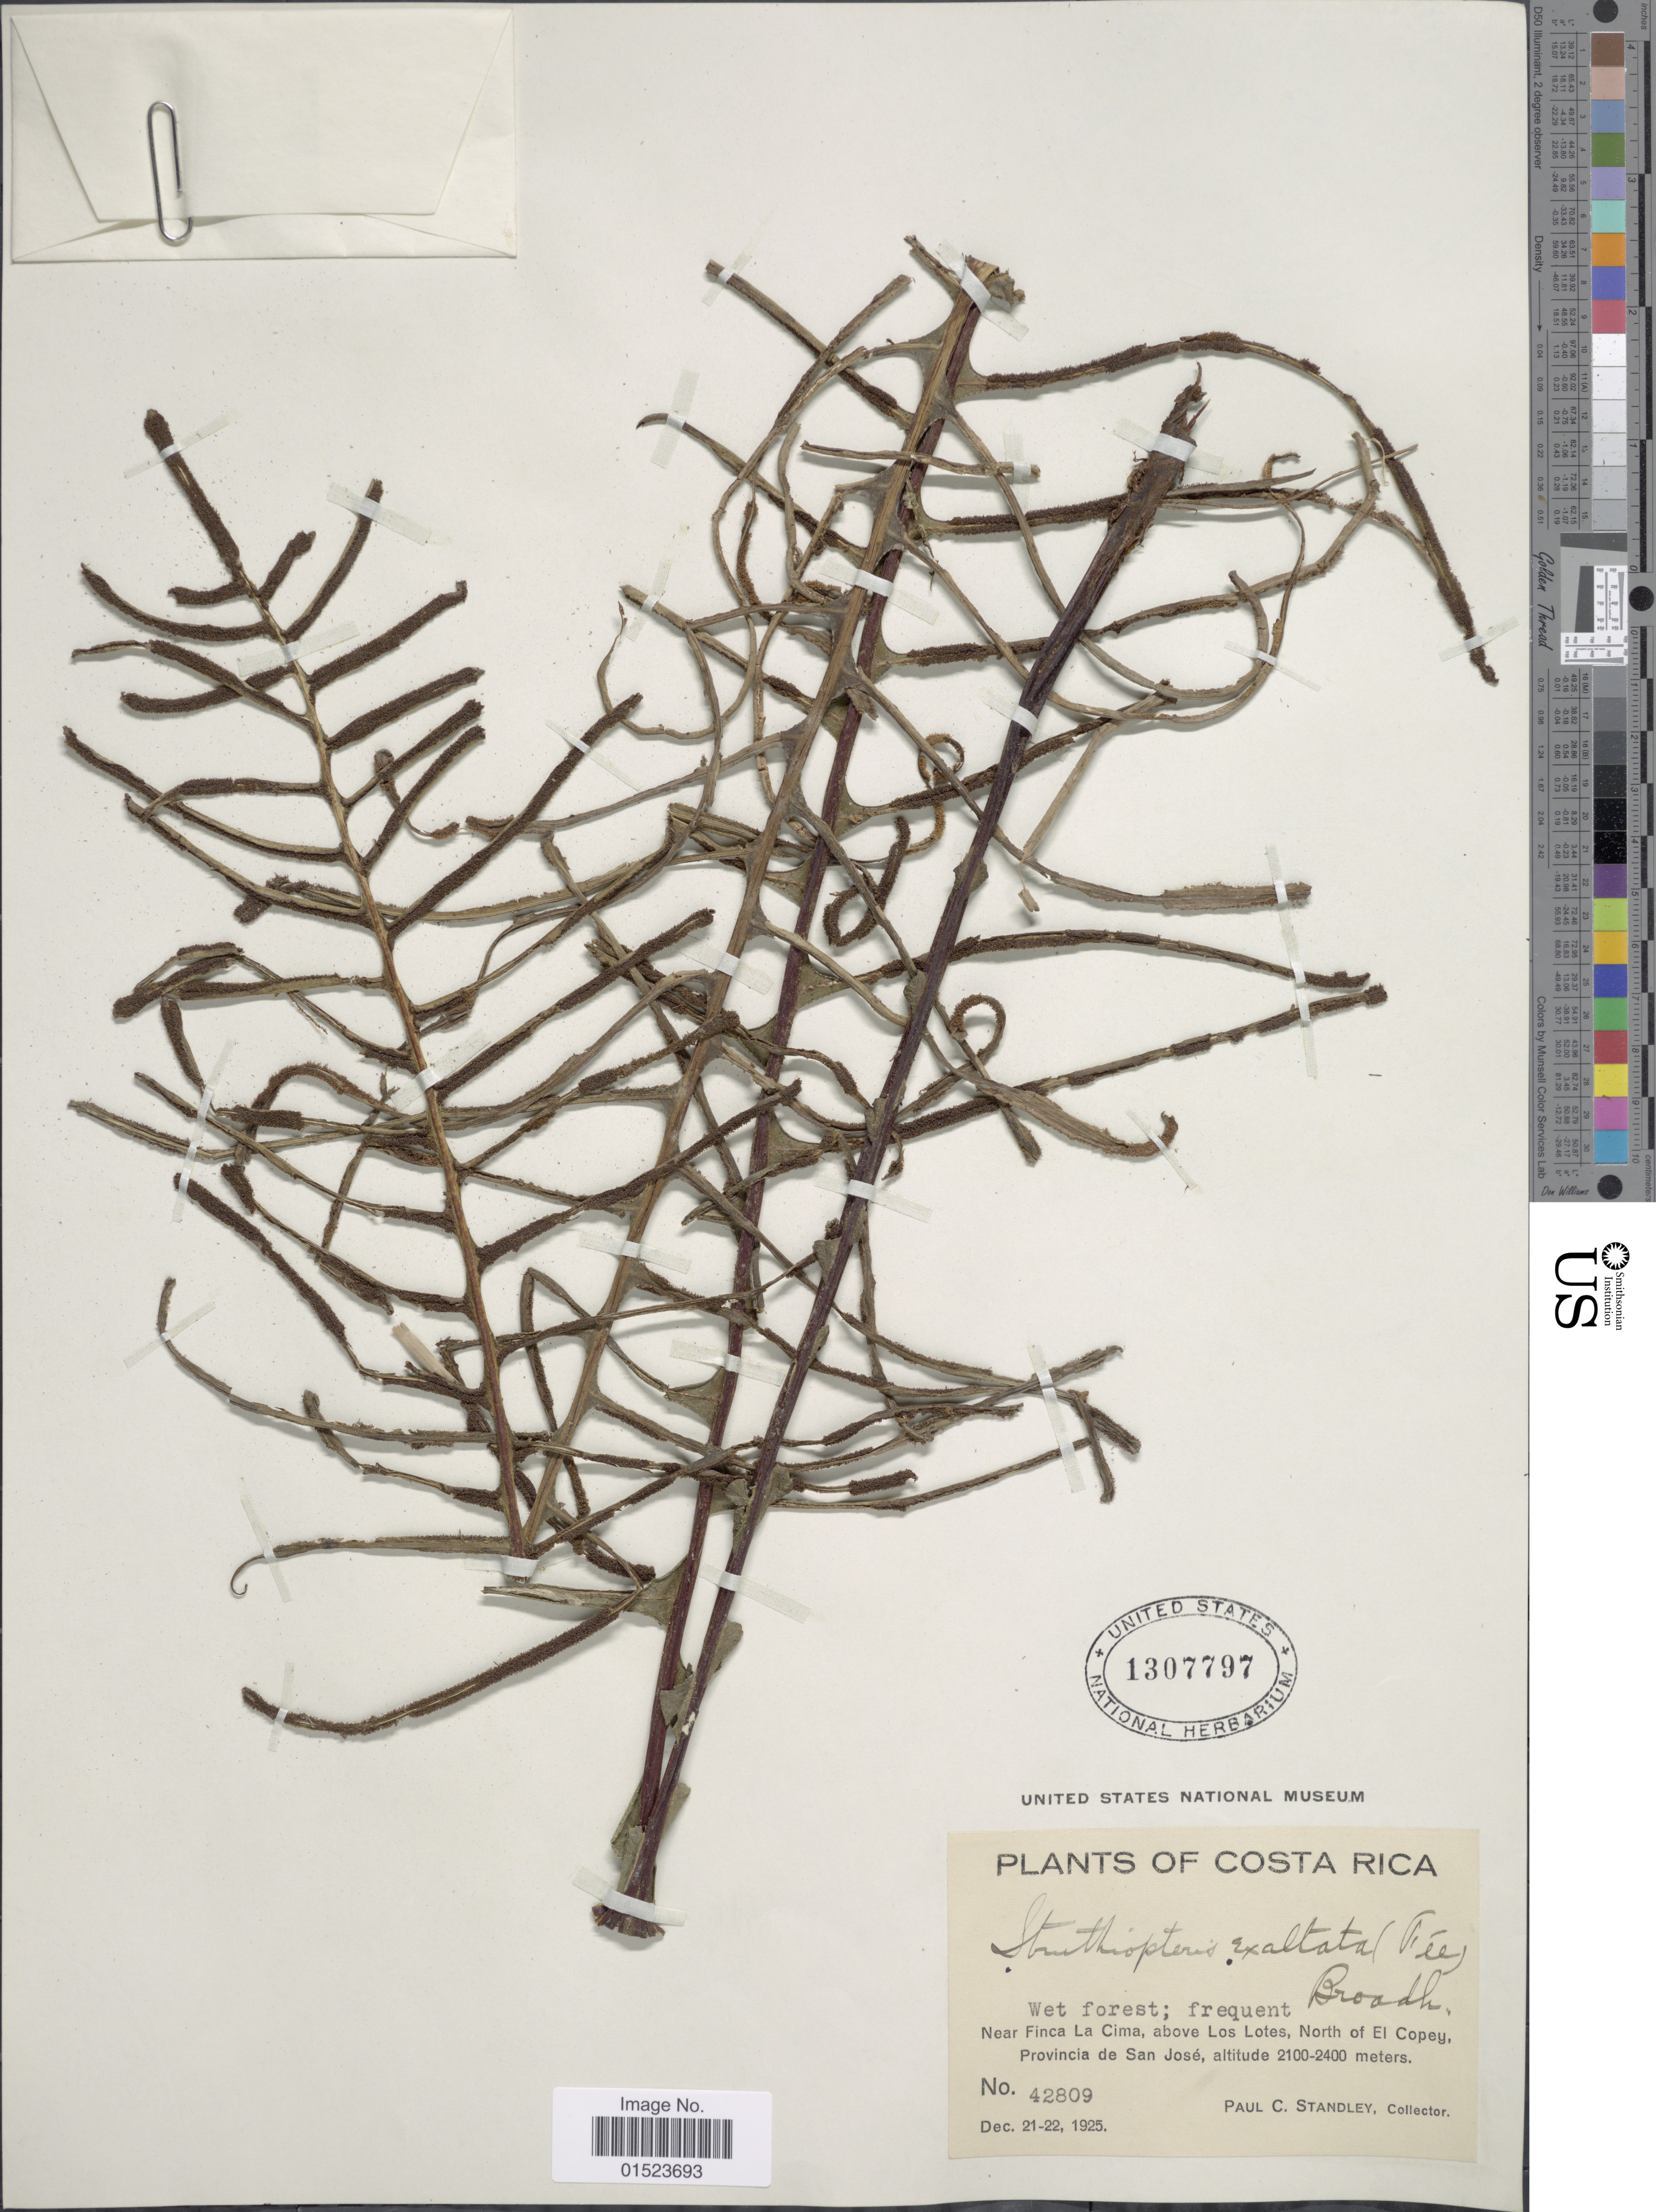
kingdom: Plantae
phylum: Tracheophyta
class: Polypodiopsida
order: Polypodiales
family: Blechnaceae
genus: Blechnum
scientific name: Blechnum divergens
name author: (Kunze) Mett.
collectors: P. C. Standley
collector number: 42809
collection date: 1925-12-21/1925-12-22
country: Costa Rica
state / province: San José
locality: Near Finca La Cima, above Los Lotes, North of El Copey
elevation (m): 2100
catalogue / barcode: US 1307797